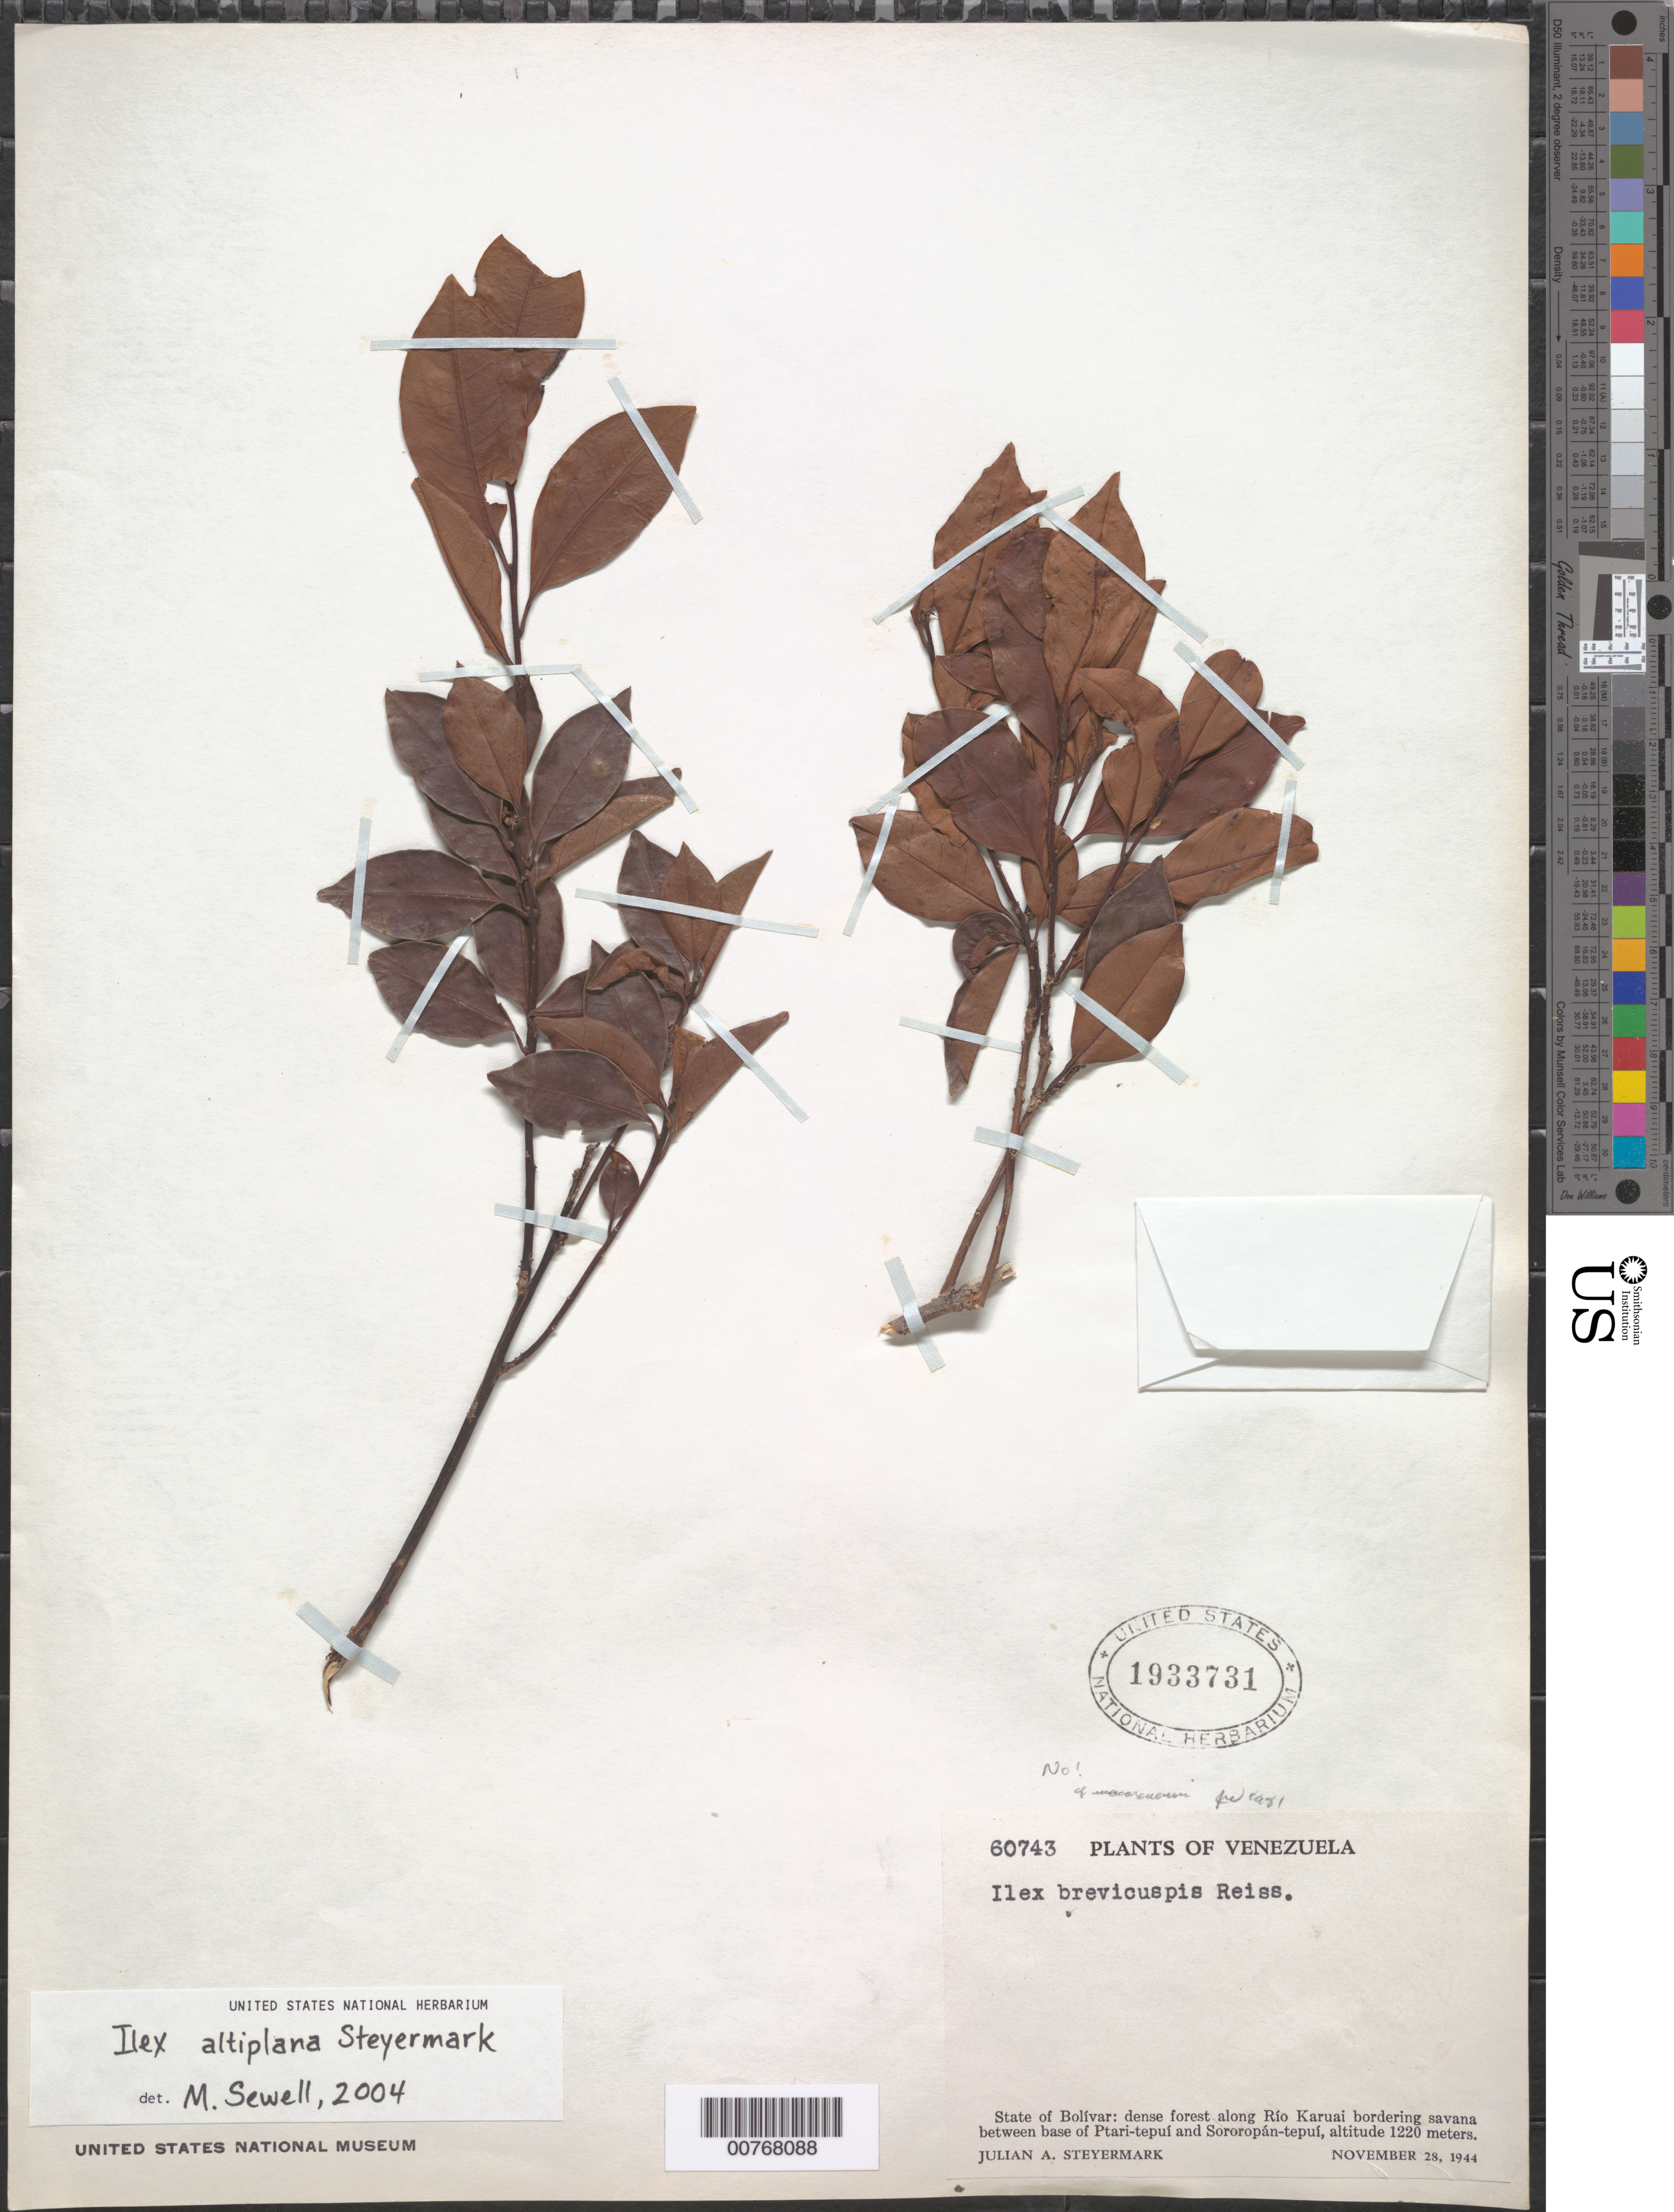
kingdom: Plantae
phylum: Tracheophyta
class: Magnoliopsida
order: Aquifoliales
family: Aquifoliaceae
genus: Ilex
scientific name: Ilex altiplana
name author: Steyerm.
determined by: Sewell, M.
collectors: J. Steyermark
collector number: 60743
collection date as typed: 28-Nov-44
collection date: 1944-11-28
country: Venezuela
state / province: Bolívar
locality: Río Karuai, between base of Ptari-tepuí and Sororopán-tepuí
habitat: Dense forest along river bordering savanna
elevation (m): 1220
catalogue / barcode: US 1933731